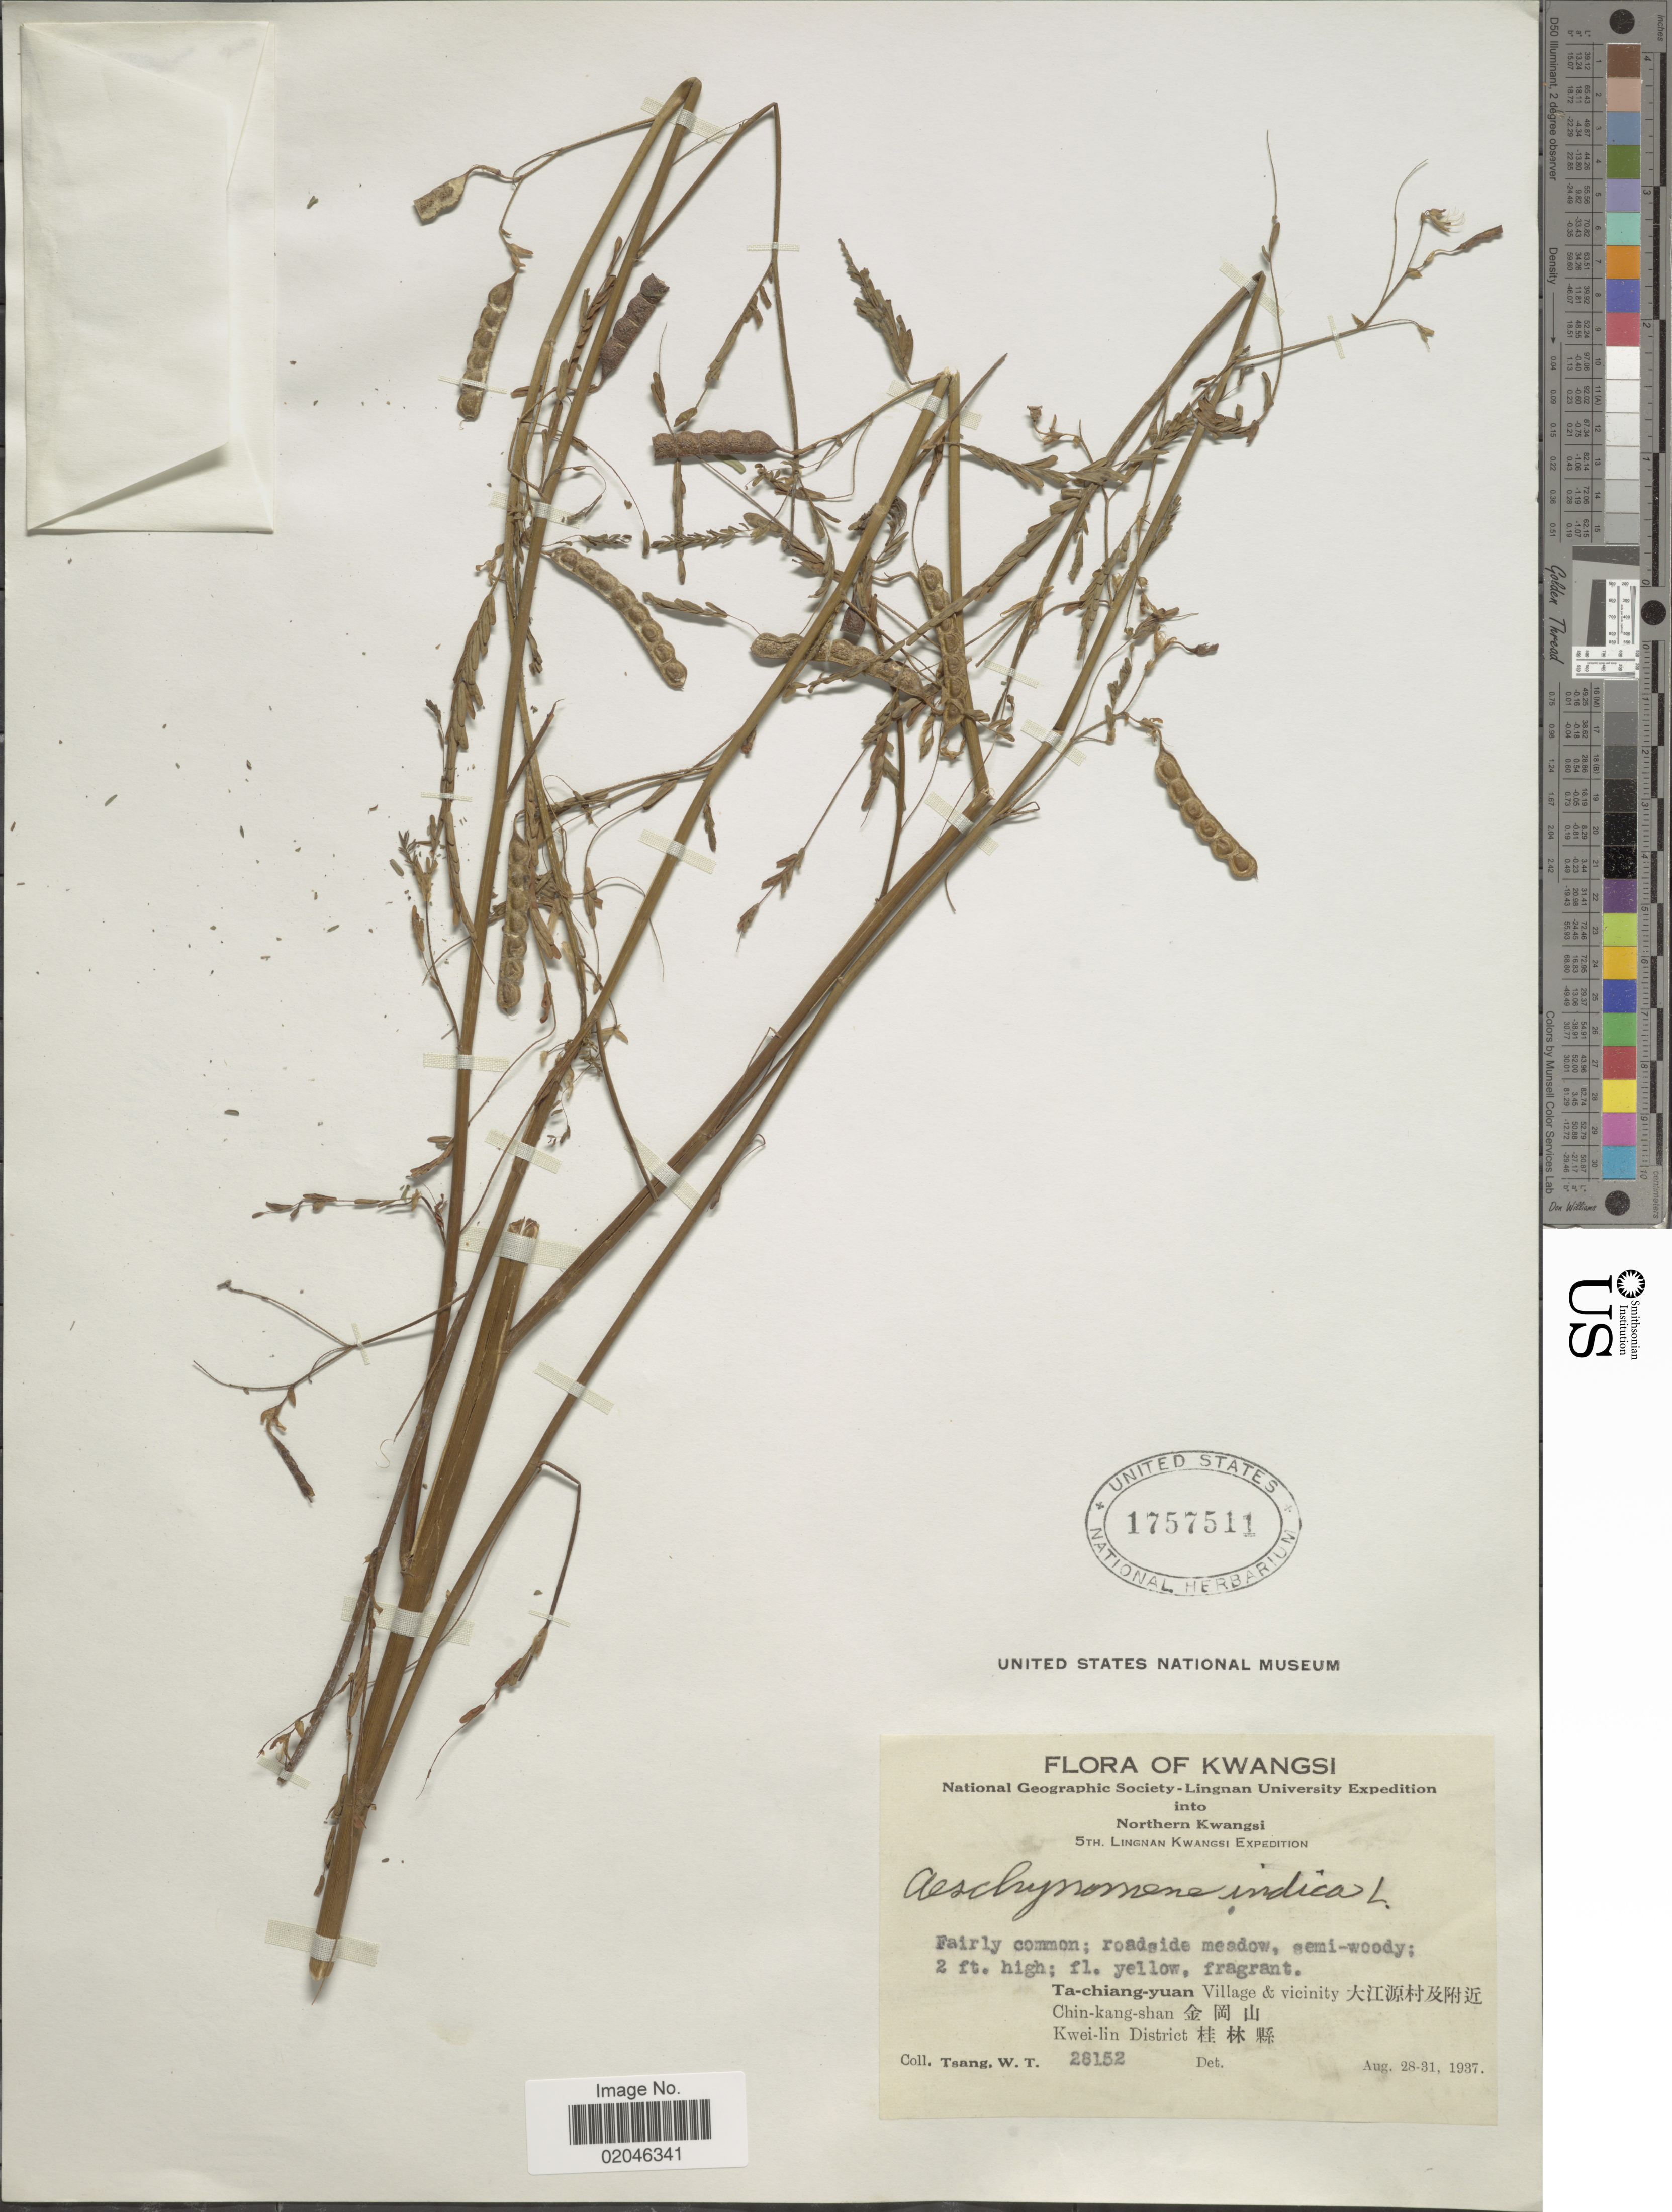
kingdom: Plantae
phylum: Tracheophyta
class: Magnoliopsida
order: Fabales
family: Fabaceae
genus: Aeschynomene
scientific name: Aeschynomene indica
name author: L.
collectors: W. T. Tsang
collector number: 26152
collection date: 1937-08-28/1937-08-31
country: China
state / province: Guangxi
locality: Kwangsi.Ta-chiang-yuan Village & vicinity . Chin-kang-shan . Kwei-lin District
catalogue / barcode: US 1757511